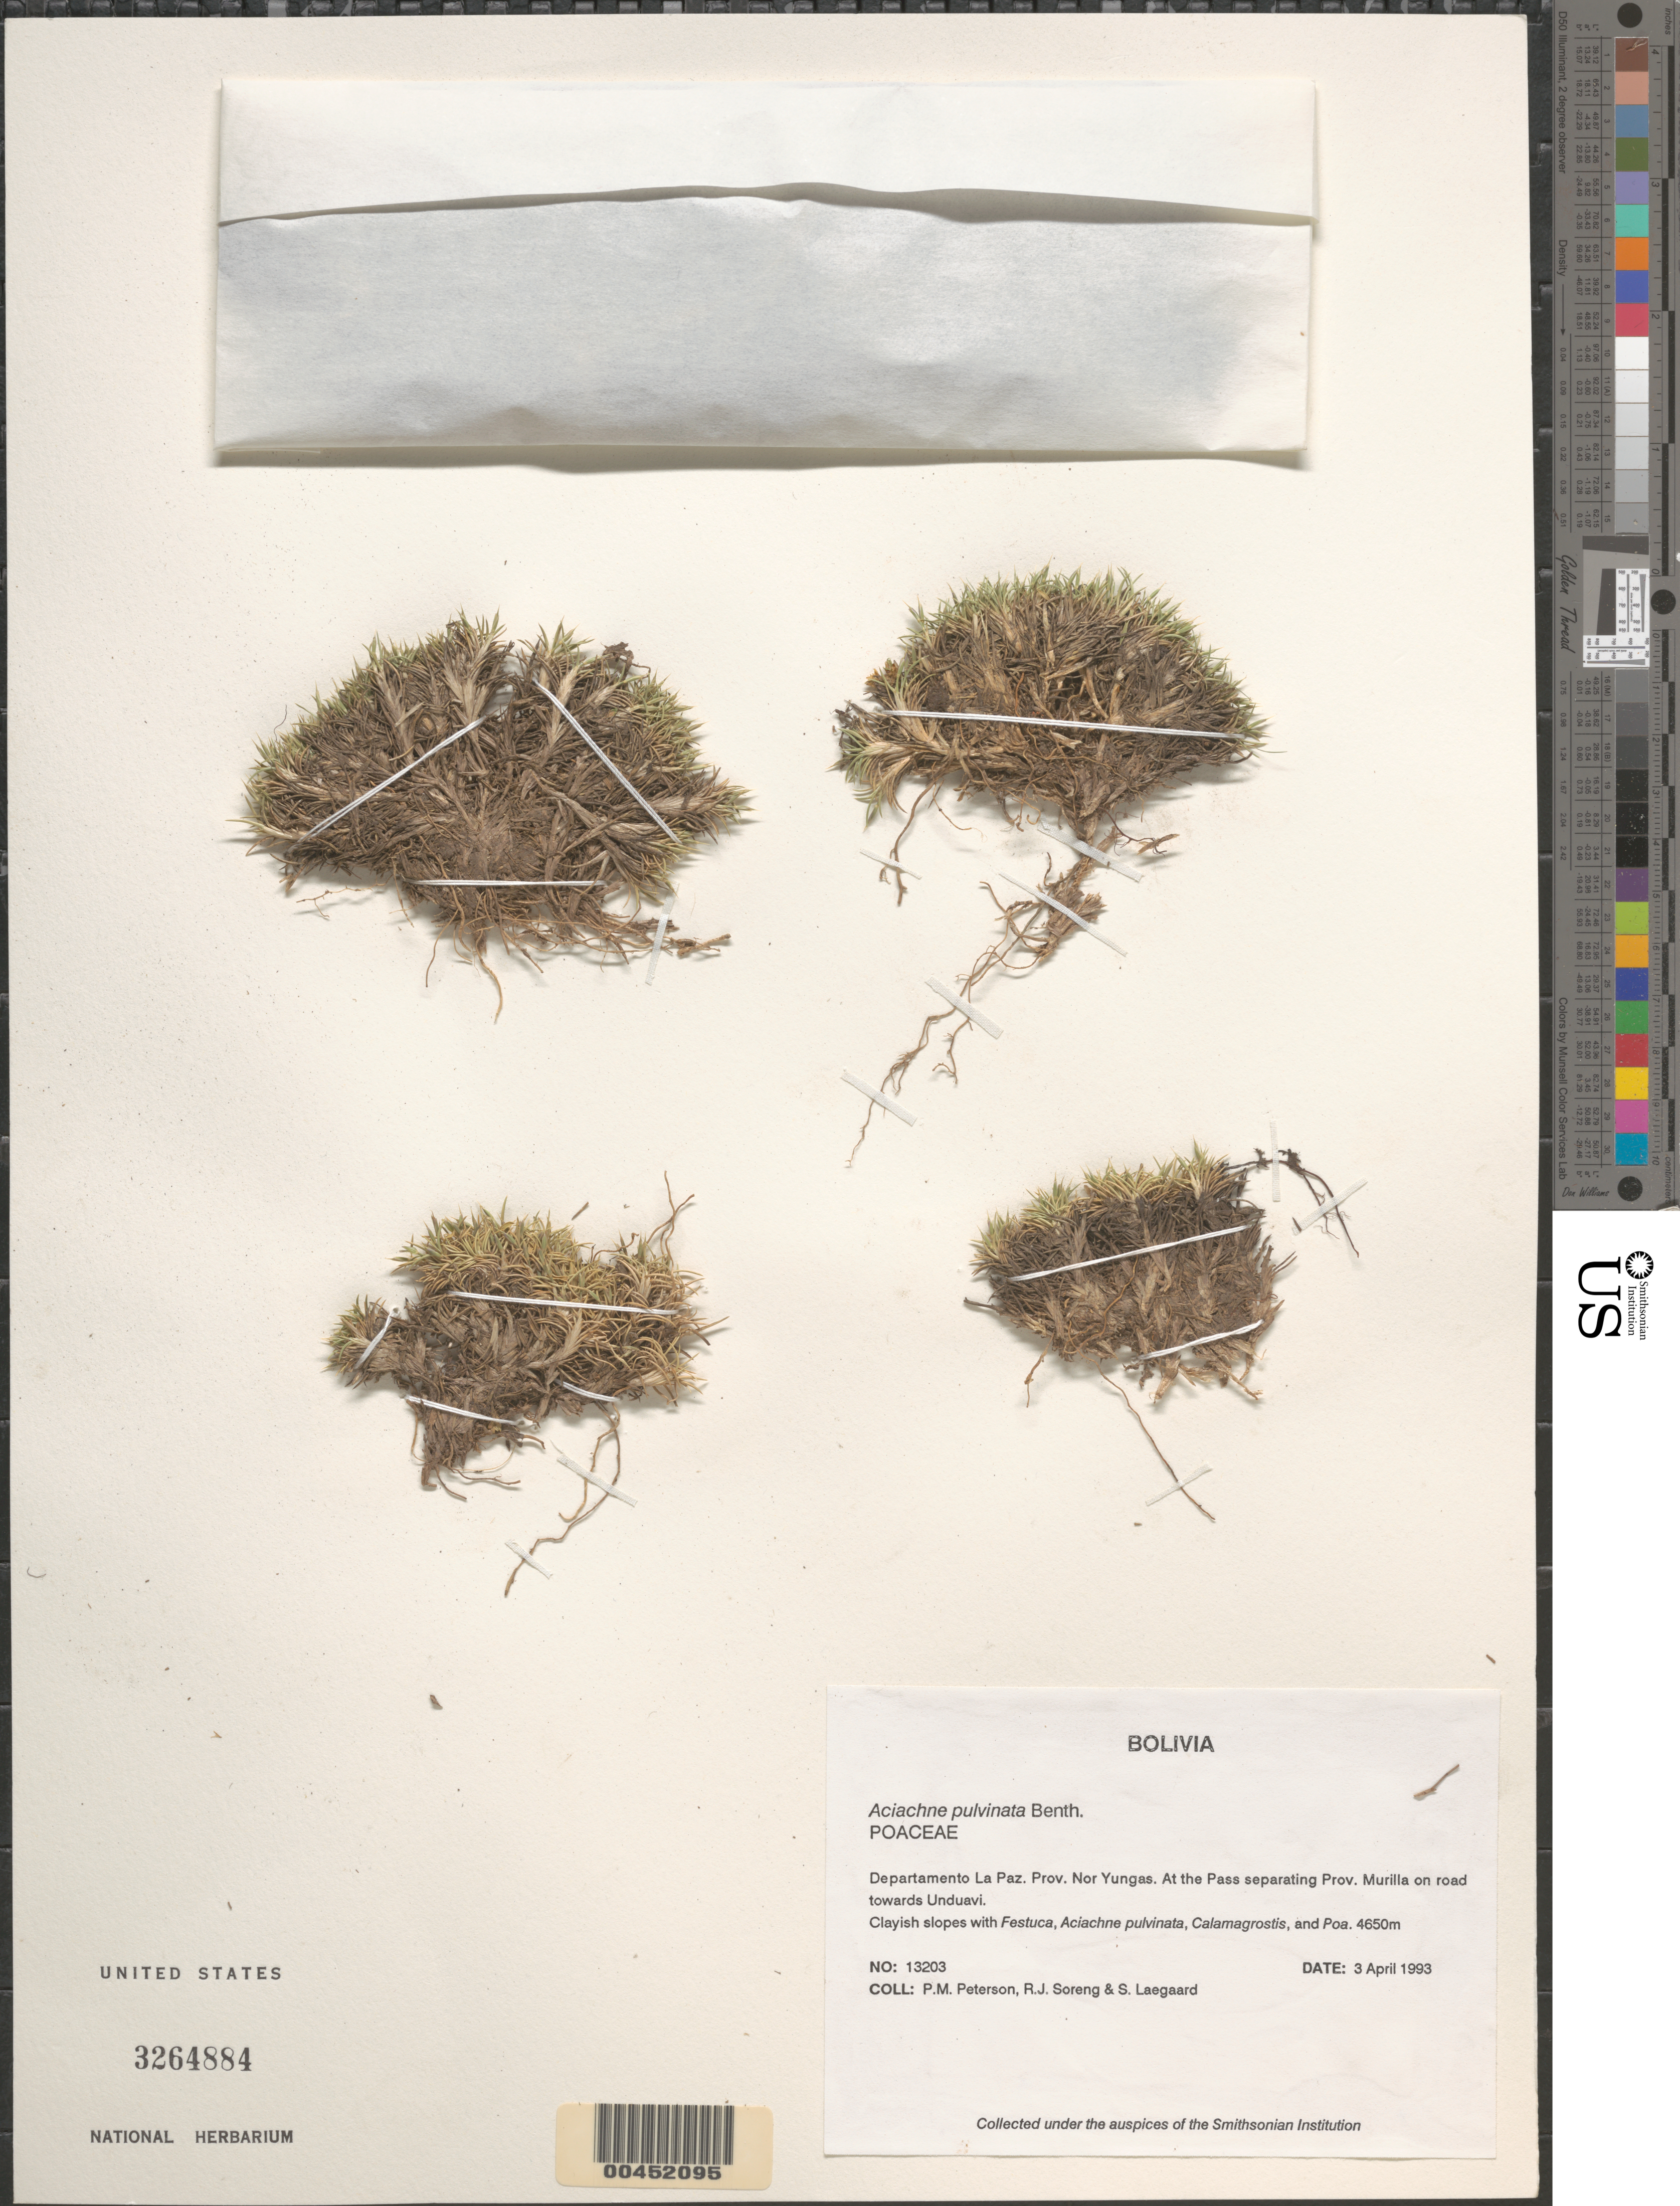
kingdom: Plantae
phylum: Tracheophyta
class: Liliopsida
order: Poales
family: Poaceae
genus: Aciachne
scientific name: Aciachne pulvinata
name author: Benth.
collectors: P. M. Peterson, R. J. Soreng & S. Lægaard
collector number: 13203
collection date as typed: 03 Apr 1993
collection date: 1993-04-03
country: Bolivia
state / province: La Paz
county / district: Nor Yungas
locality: At the Pass separating Prov. Murilla on road towards Unduavi.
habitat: Clayish slopes with Festuca, Aciachne pulvinata, Calamagrostis, and Poa.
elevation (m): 4650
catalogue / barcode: US 3264884